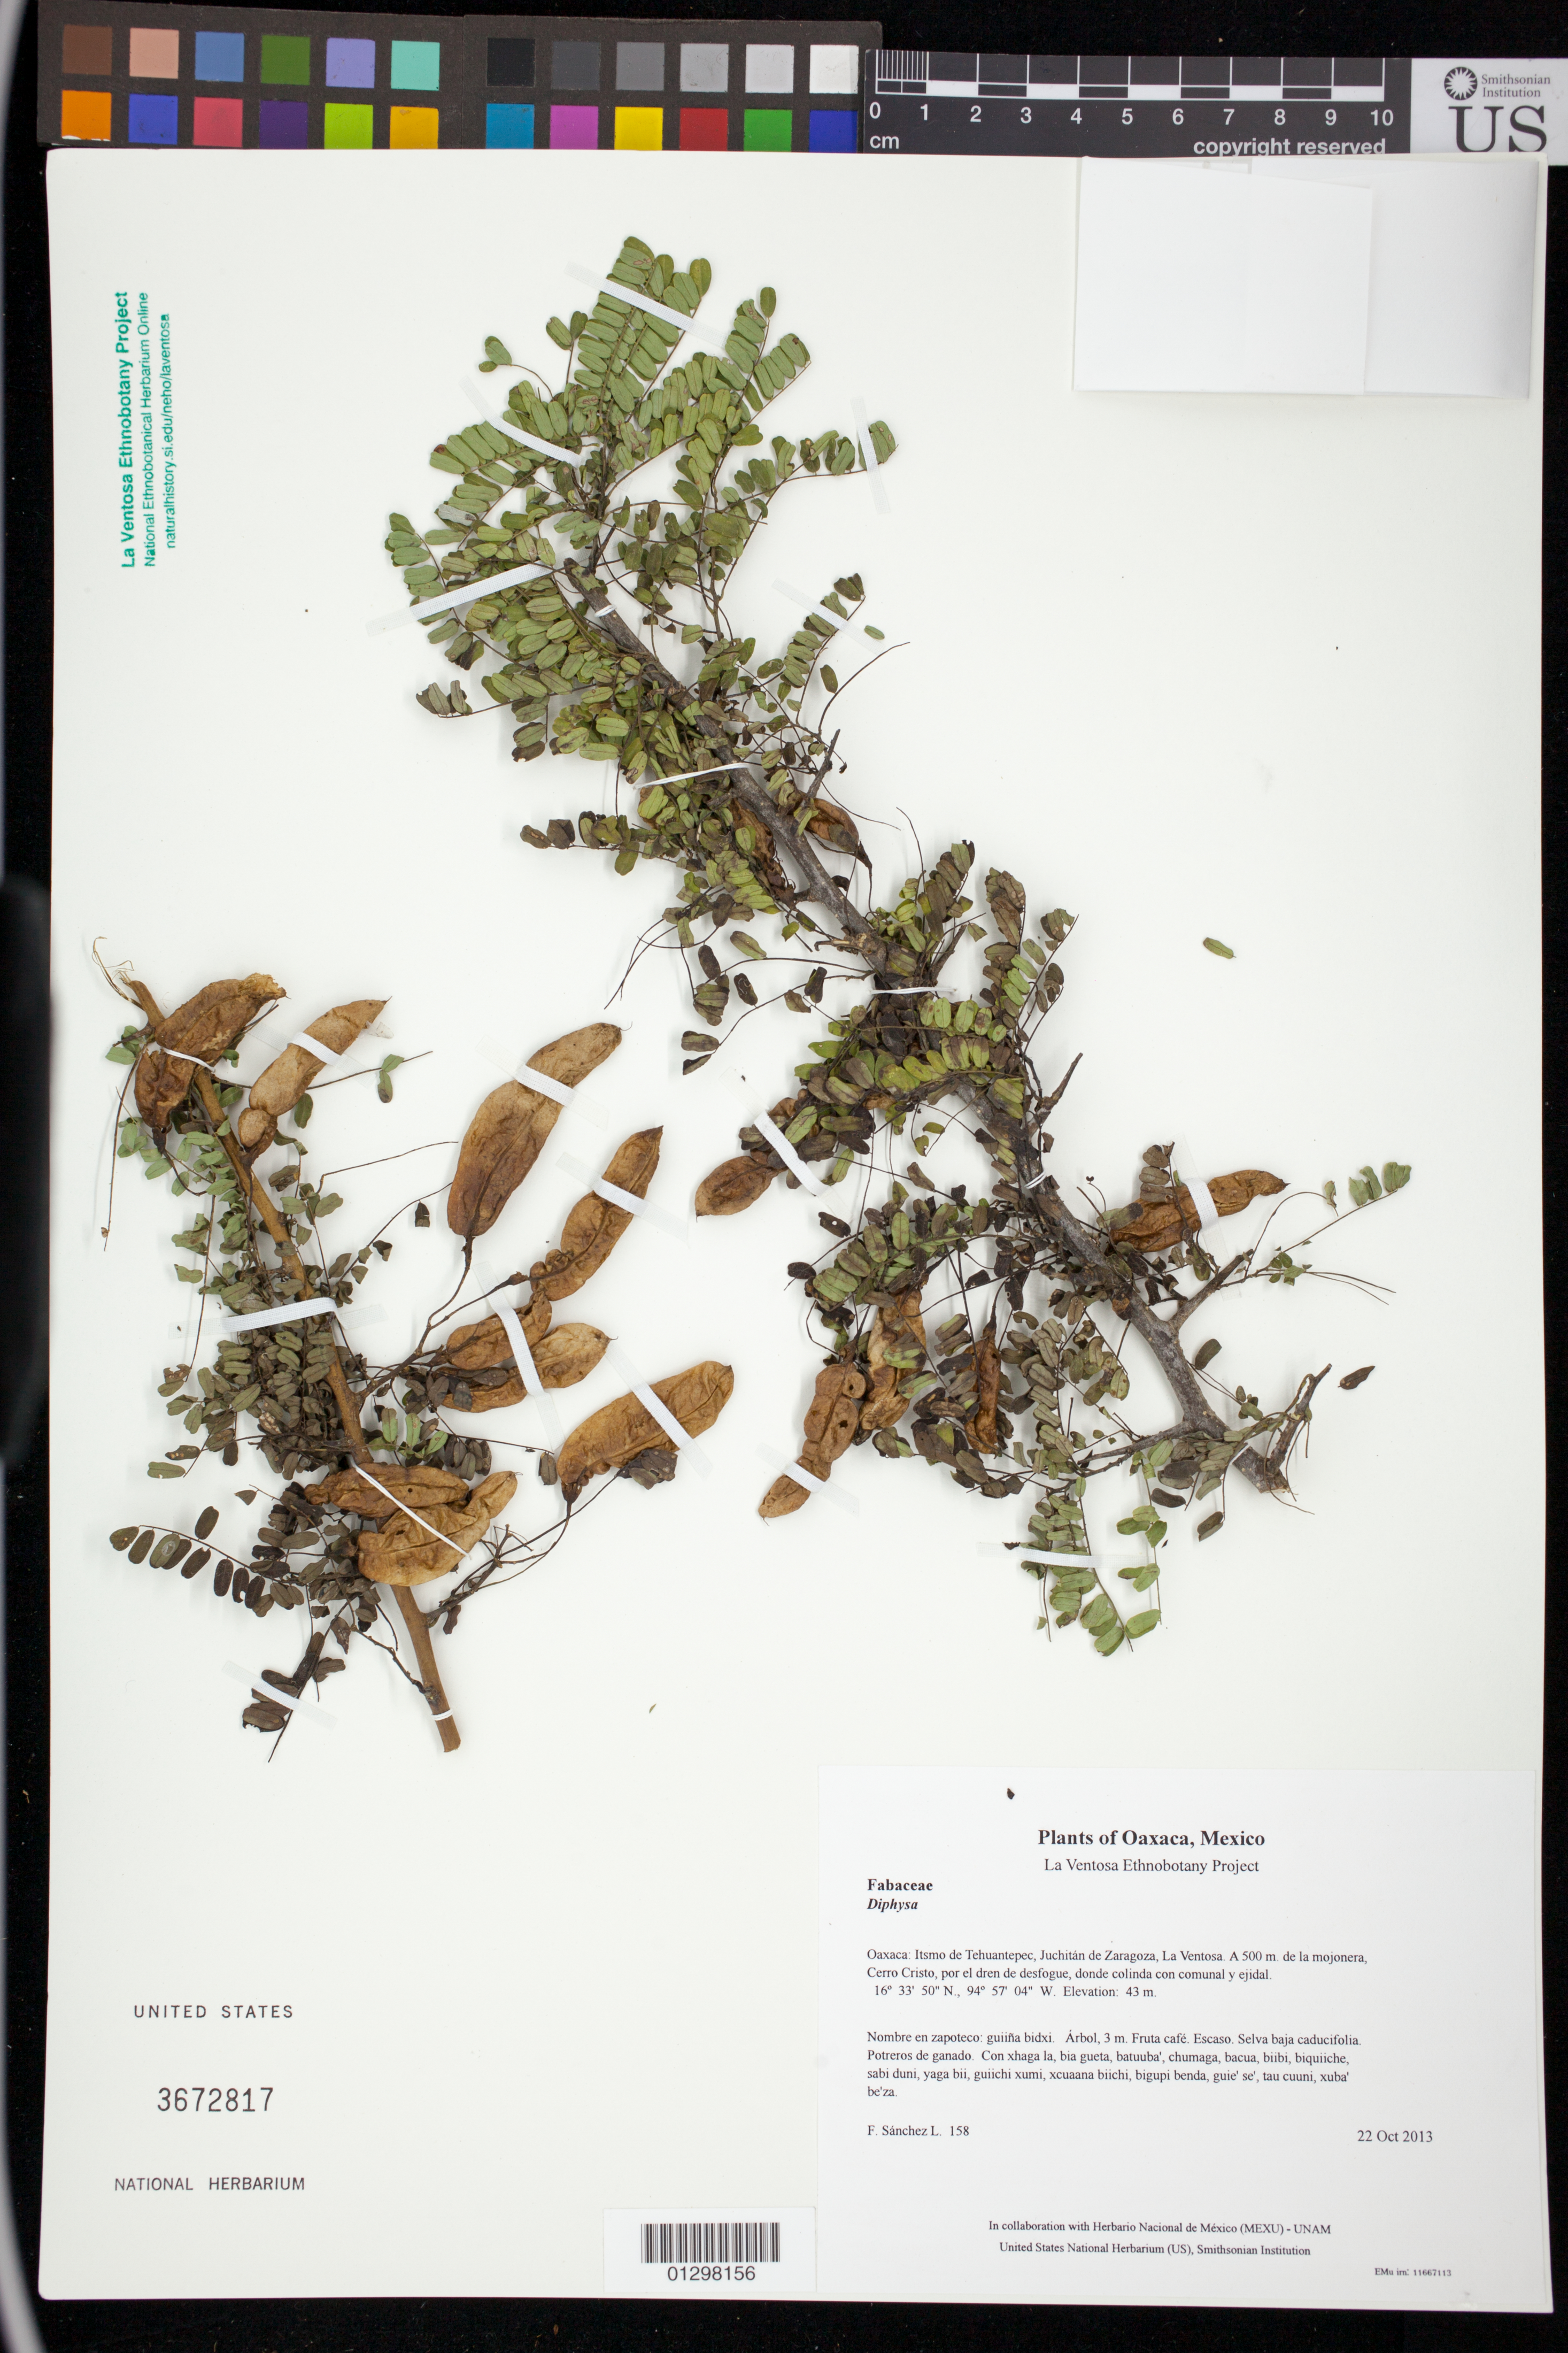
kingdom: Plantae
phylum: Tracheophyta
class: Magnoliopsida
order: Fabales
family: Fabaceae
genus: Diphysa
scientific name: Diphysa sp.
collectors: F. Sánchez L.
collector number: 158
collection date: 2013-10-22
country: Mexico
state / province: Oaxaca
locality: Itsmo de Tehuantepec, Juchitán de Zaragoza, La Ventosa. A 500 m. de la mojonera, Cerro Cristo, por el dren de desfogue, donde colinda con comunal y ejidal.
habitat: Selva baja caducifolia. Potreros de ganado.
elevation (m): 43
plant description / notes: MEXU, US; Yaga. 3 m. Cuaananaxhi namuu. Huaxie'.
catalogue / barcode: US 3672817